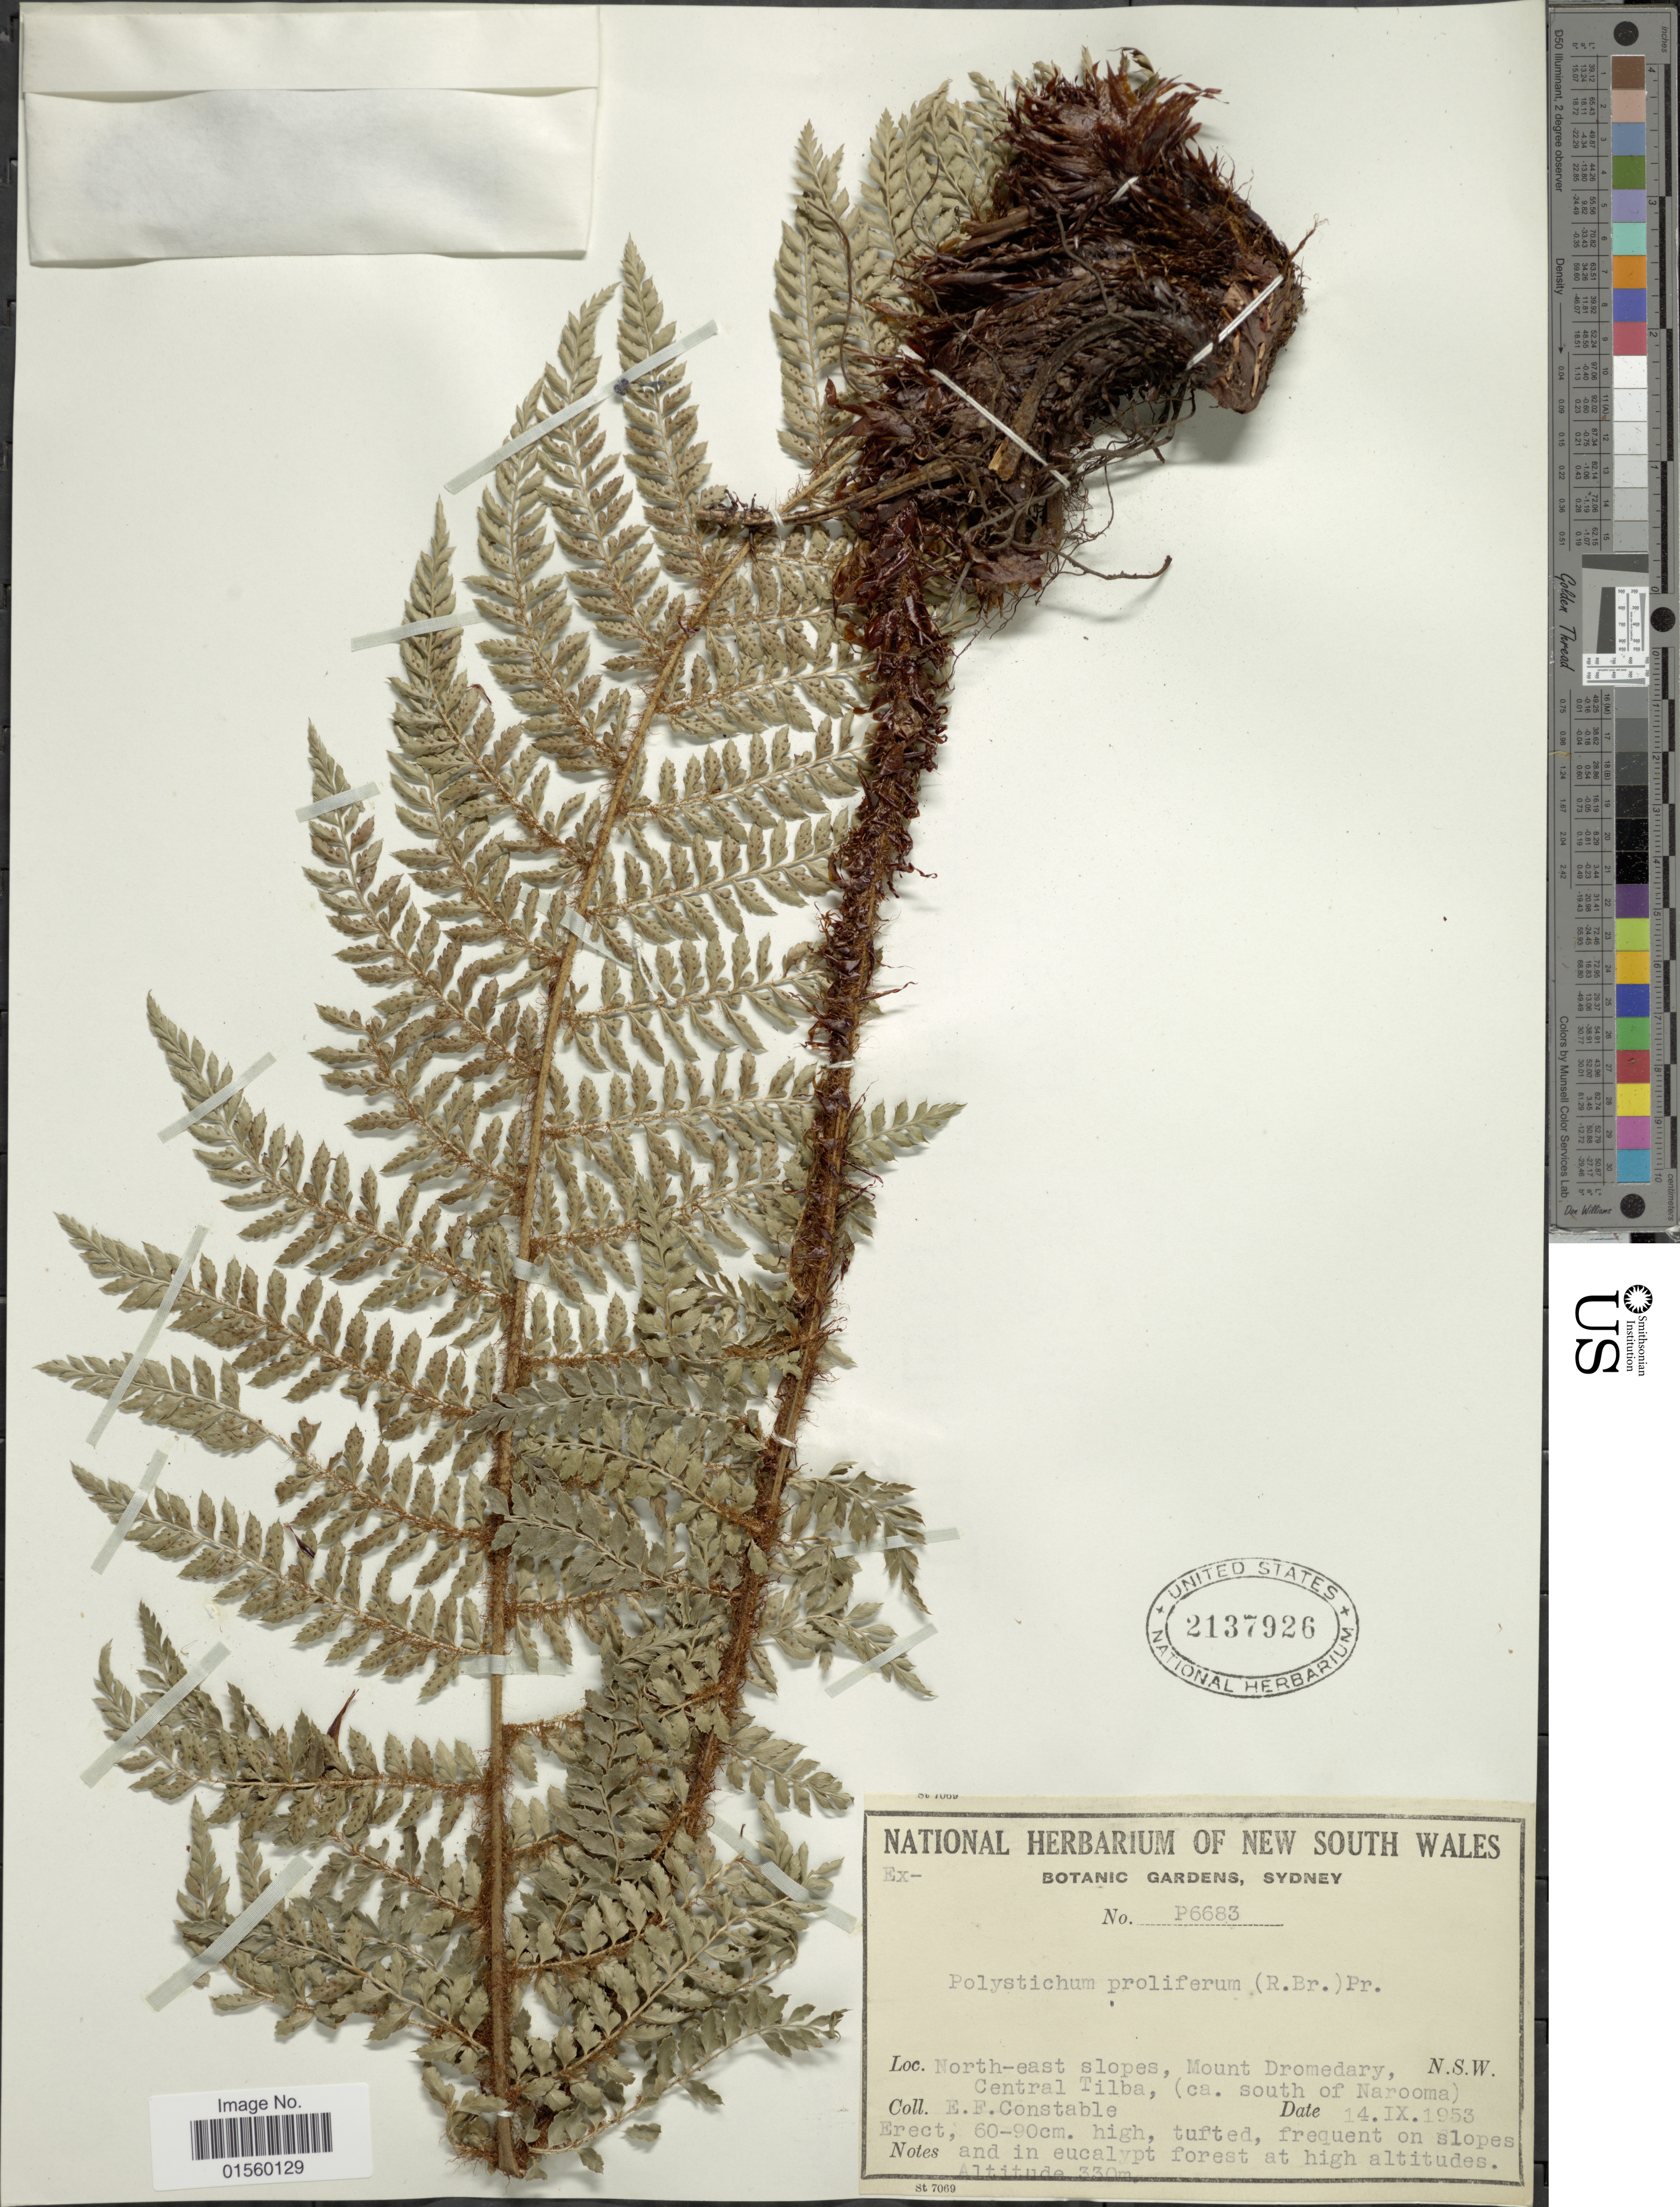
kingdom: Plantae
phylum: Tracheophyta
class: Polypodiopsida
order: Polypodiales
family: Dryopteridaceae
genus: Polystichum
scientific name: Polystichum proliferum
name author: (R. Br.) C. Presl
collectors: E. F. Constable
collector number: P6683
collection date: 1953-09-14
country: Australia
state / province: New South Wales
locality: North-east slopes, Mount Dromedary, Central Tilba, (ca. south of Narooma)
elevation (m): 330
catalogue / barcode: US 2137926